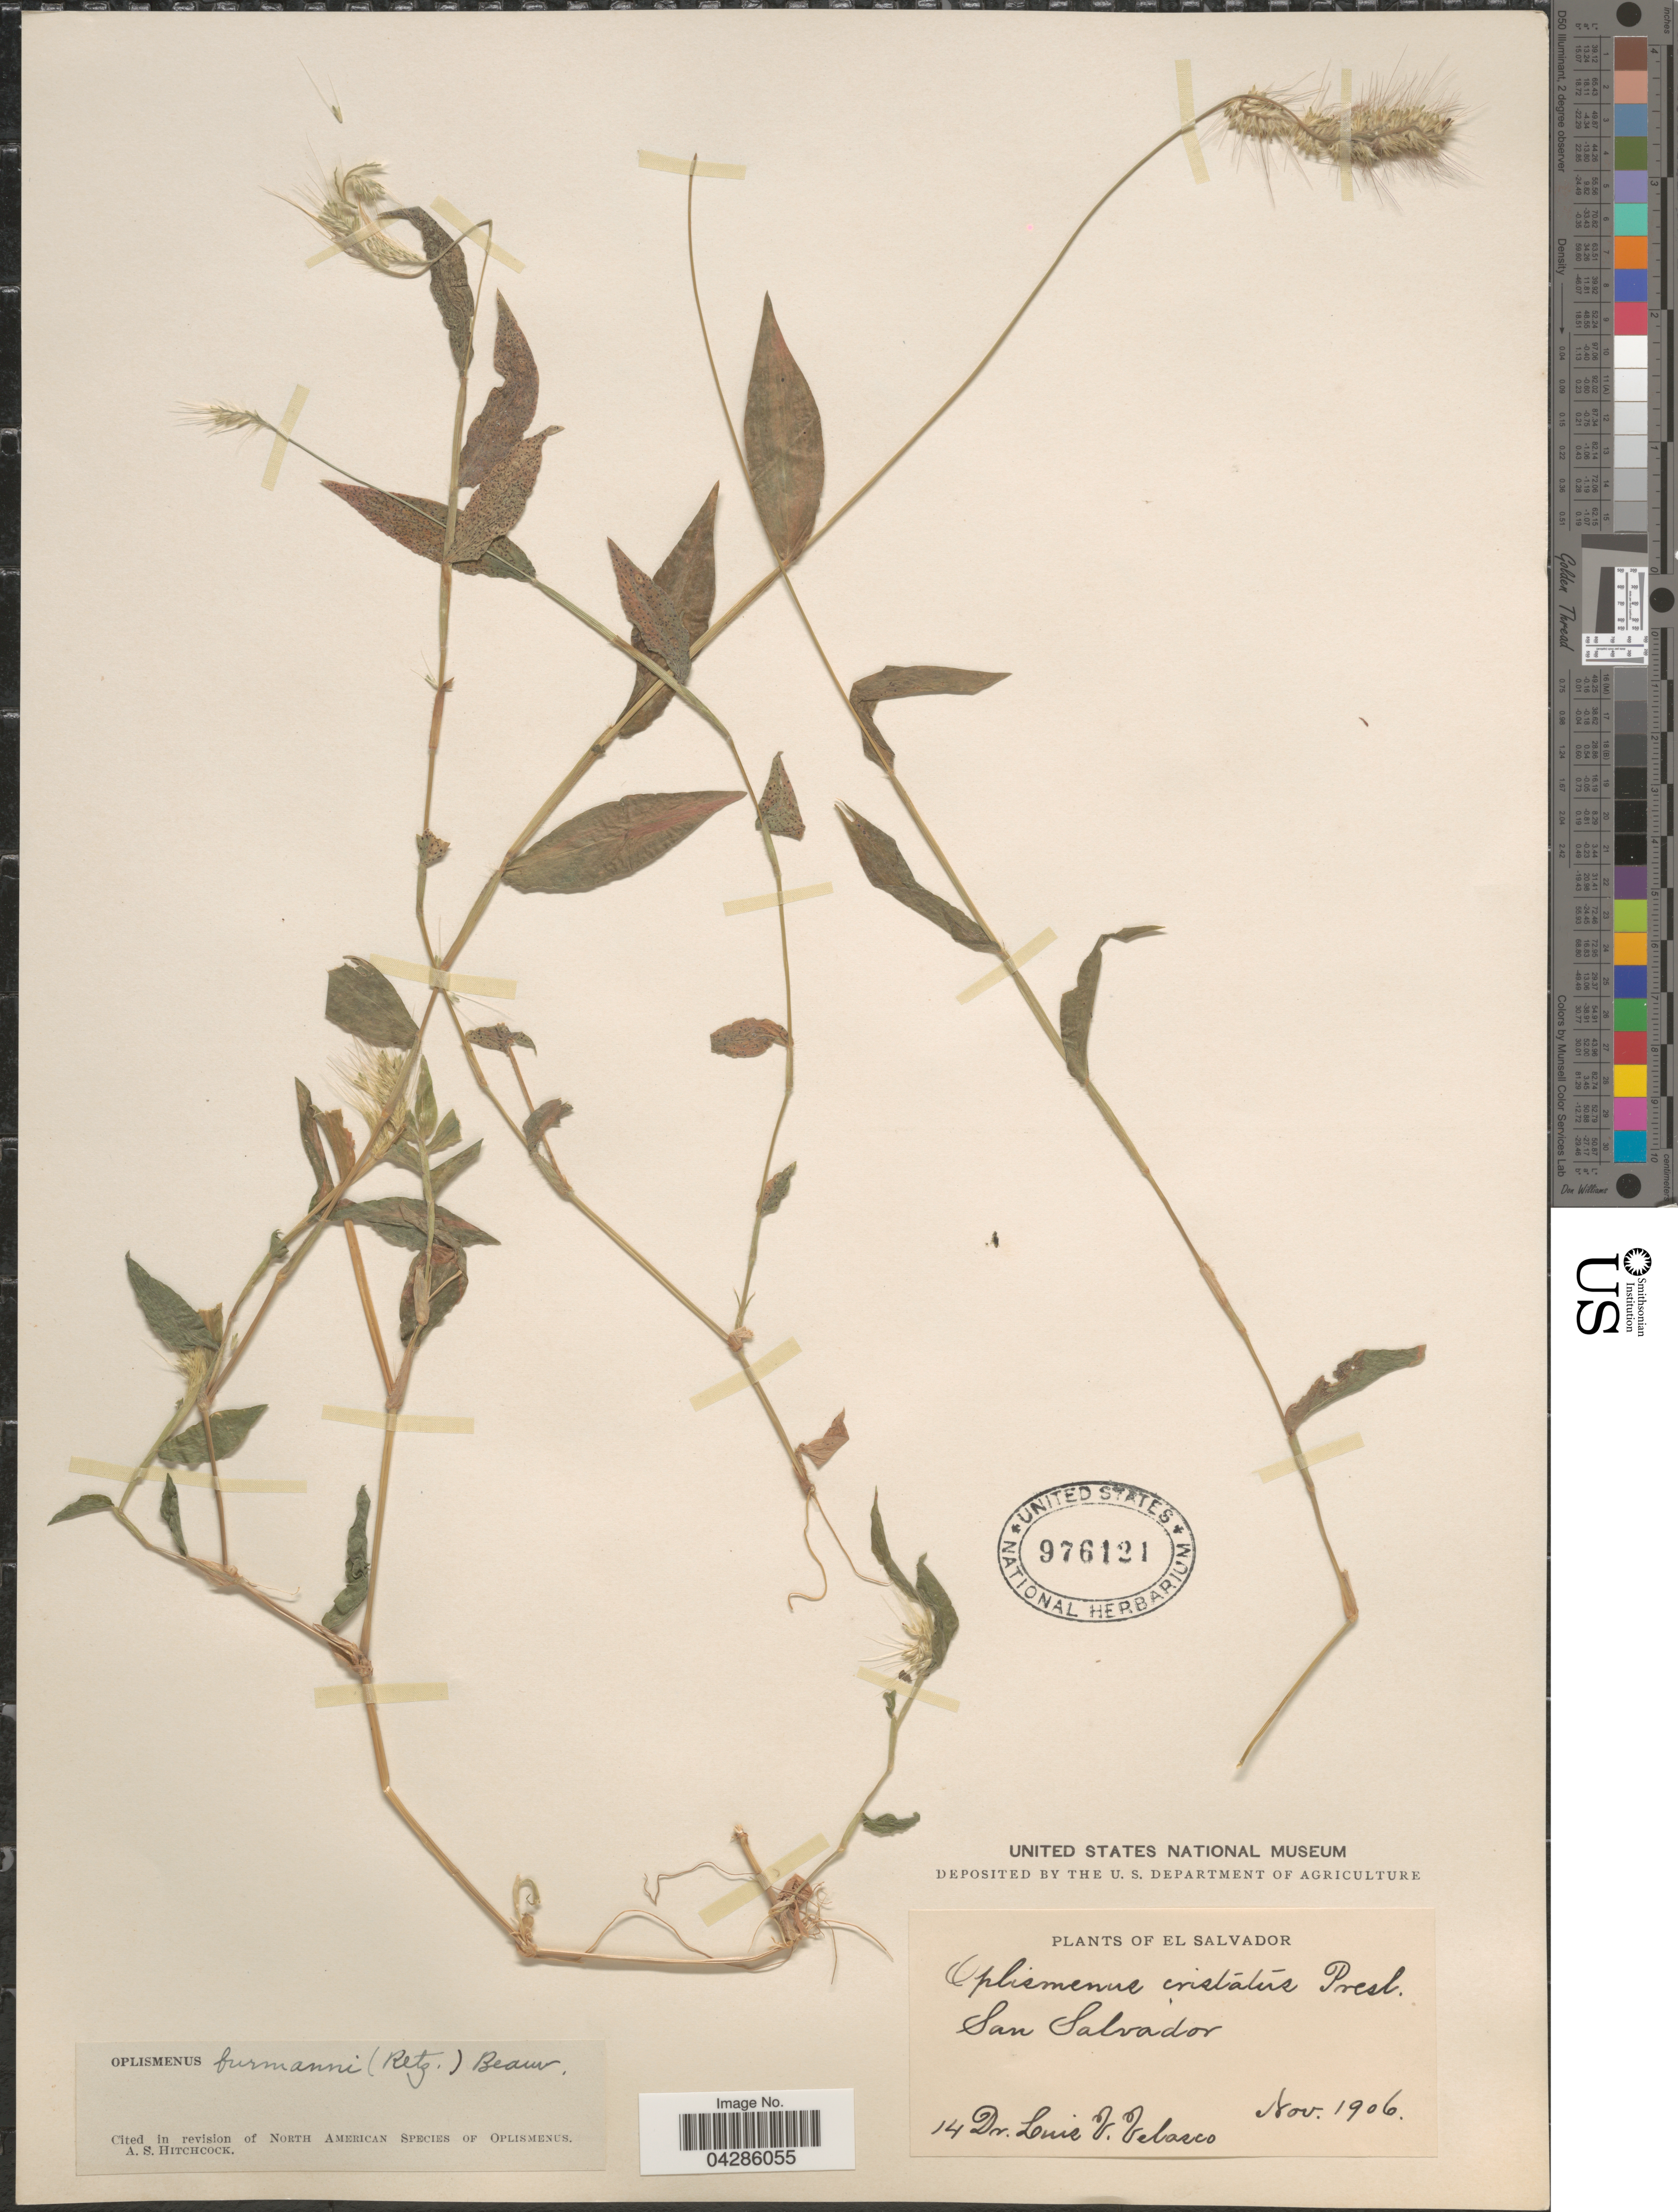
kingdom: Plantae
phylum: Tracheophyta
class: Liliopsida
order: Poales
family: Poaceae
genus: Oplismenus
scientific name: Oplismenus burmannii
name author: (Retz.) P. Beauv.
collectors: L. Velasco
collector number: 14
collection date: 1906-11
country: El Salvador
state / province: San Salvador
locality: San Salvador.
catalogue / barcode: US 976121